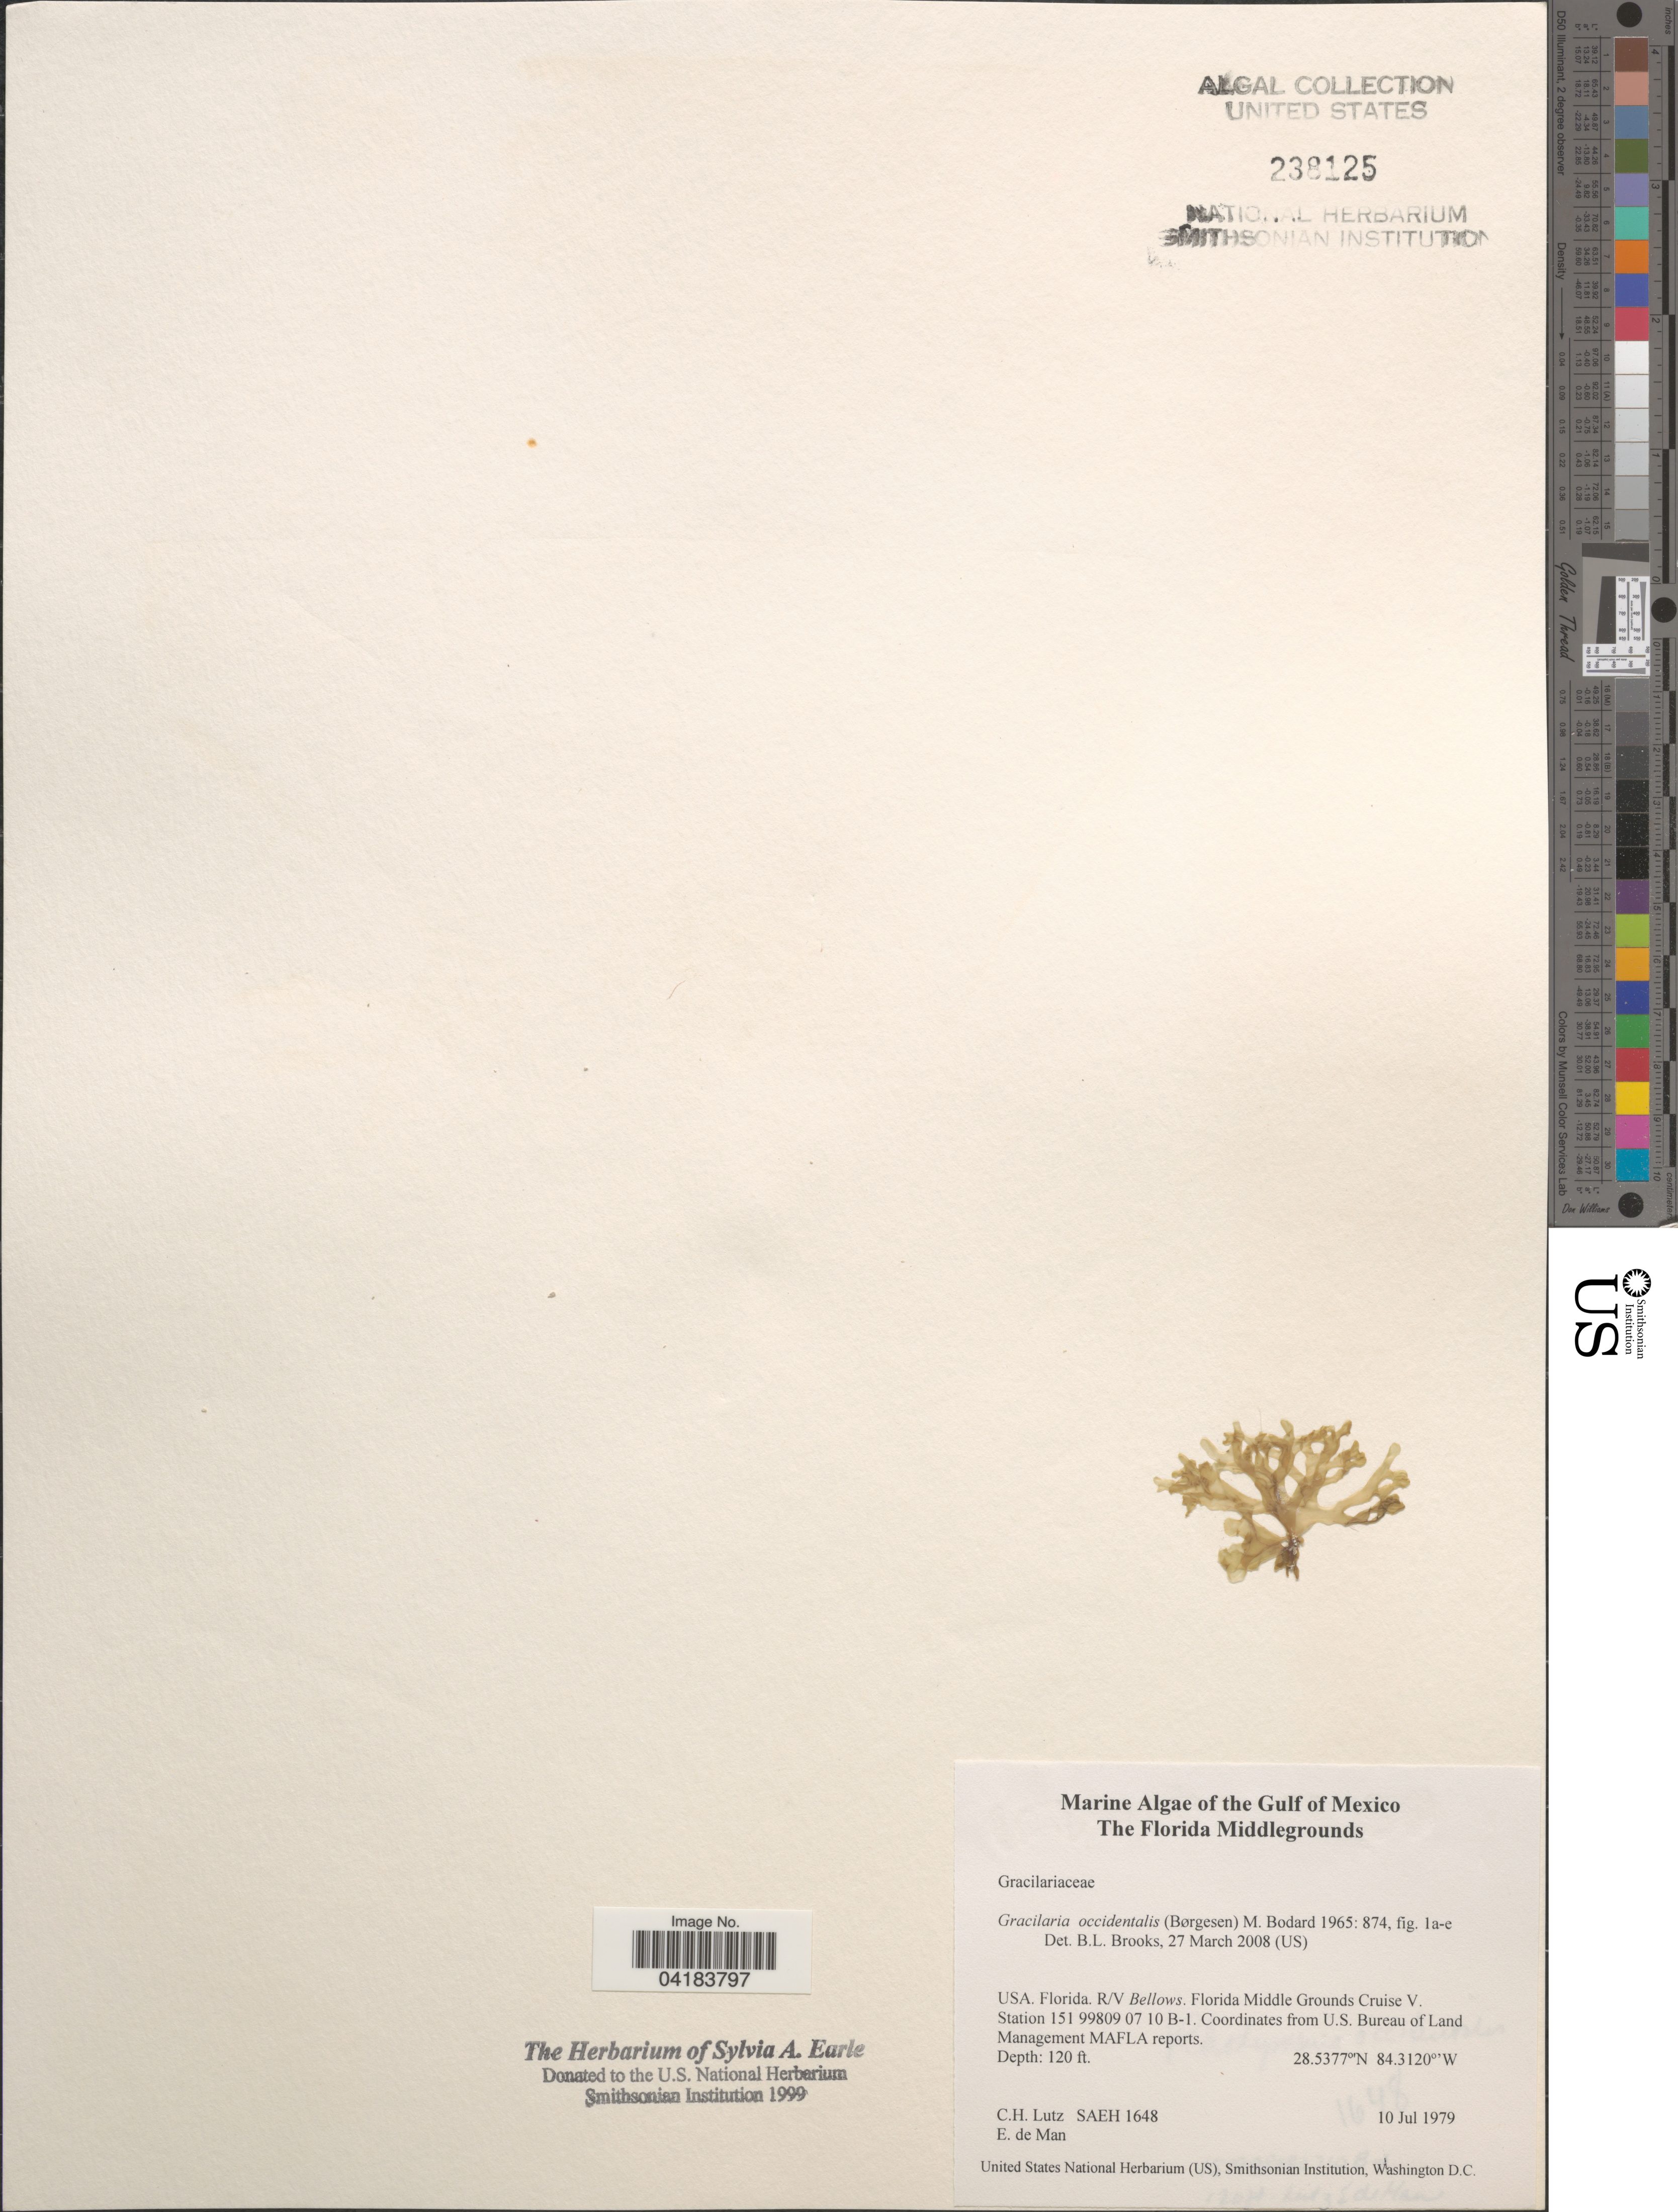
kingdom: Plantae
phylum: Rhodophyta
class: Florideophyceae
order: Gracilariales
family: Gracilariaceae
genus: Gracilaria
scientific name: Gracilaria occidentalis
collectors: C. Lutz & E. de Man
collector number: SAEH1648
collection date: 1979-07-10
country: United States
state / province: Florida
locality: Gulf of Mexico. R/V Bellows. Florida Middle Grounds Cruise V. Station 151 99809 07 10 B-1.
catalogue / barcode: US 238125